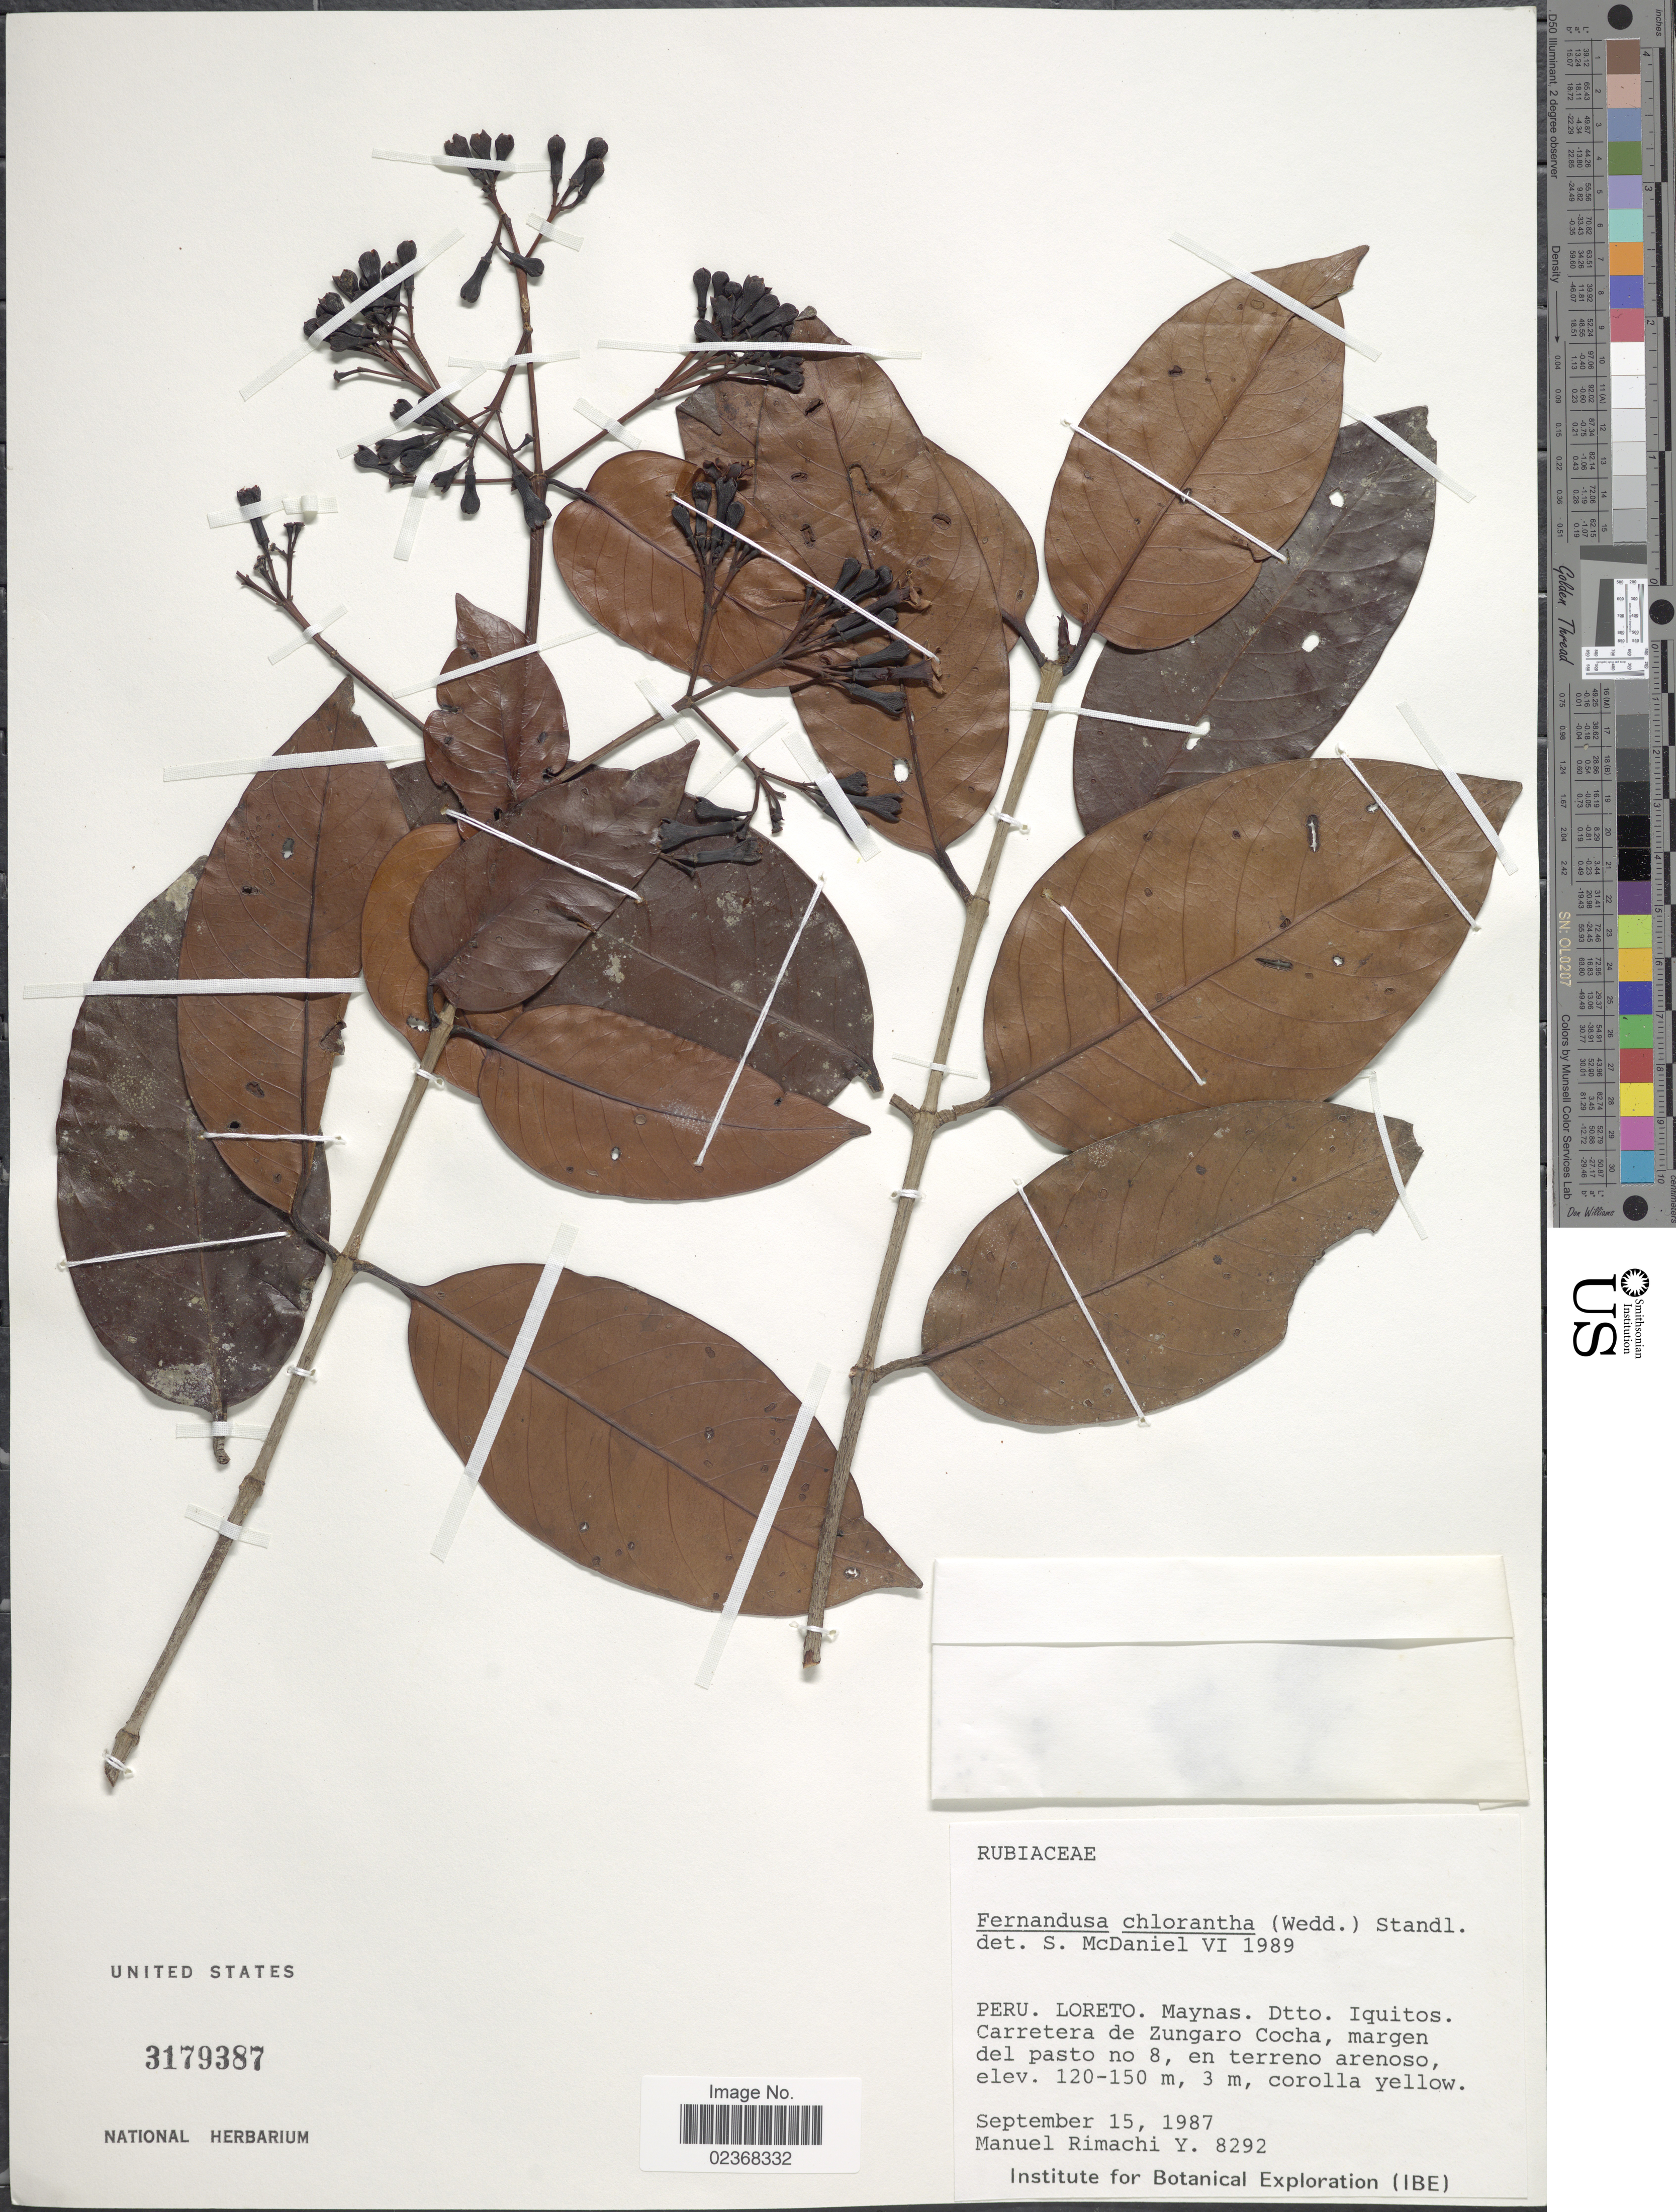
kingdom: Plantae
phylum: Tracheophyta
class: Magnoliopsida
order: Gentianales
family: Rubiaceae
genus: Ferdinandusa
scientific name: Ferdinandusa chlorantha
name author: (Wedd.) Standl.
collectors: M. Rimachi Y.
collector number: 8292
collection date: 1987-09-15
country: Peru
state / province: Loreto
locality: Peru, Loreto, maynas, Dtto. Iquitos, Carreter de Zungaro Cocha, margem del pasto no 8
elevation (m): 120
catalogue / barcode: US 3179387